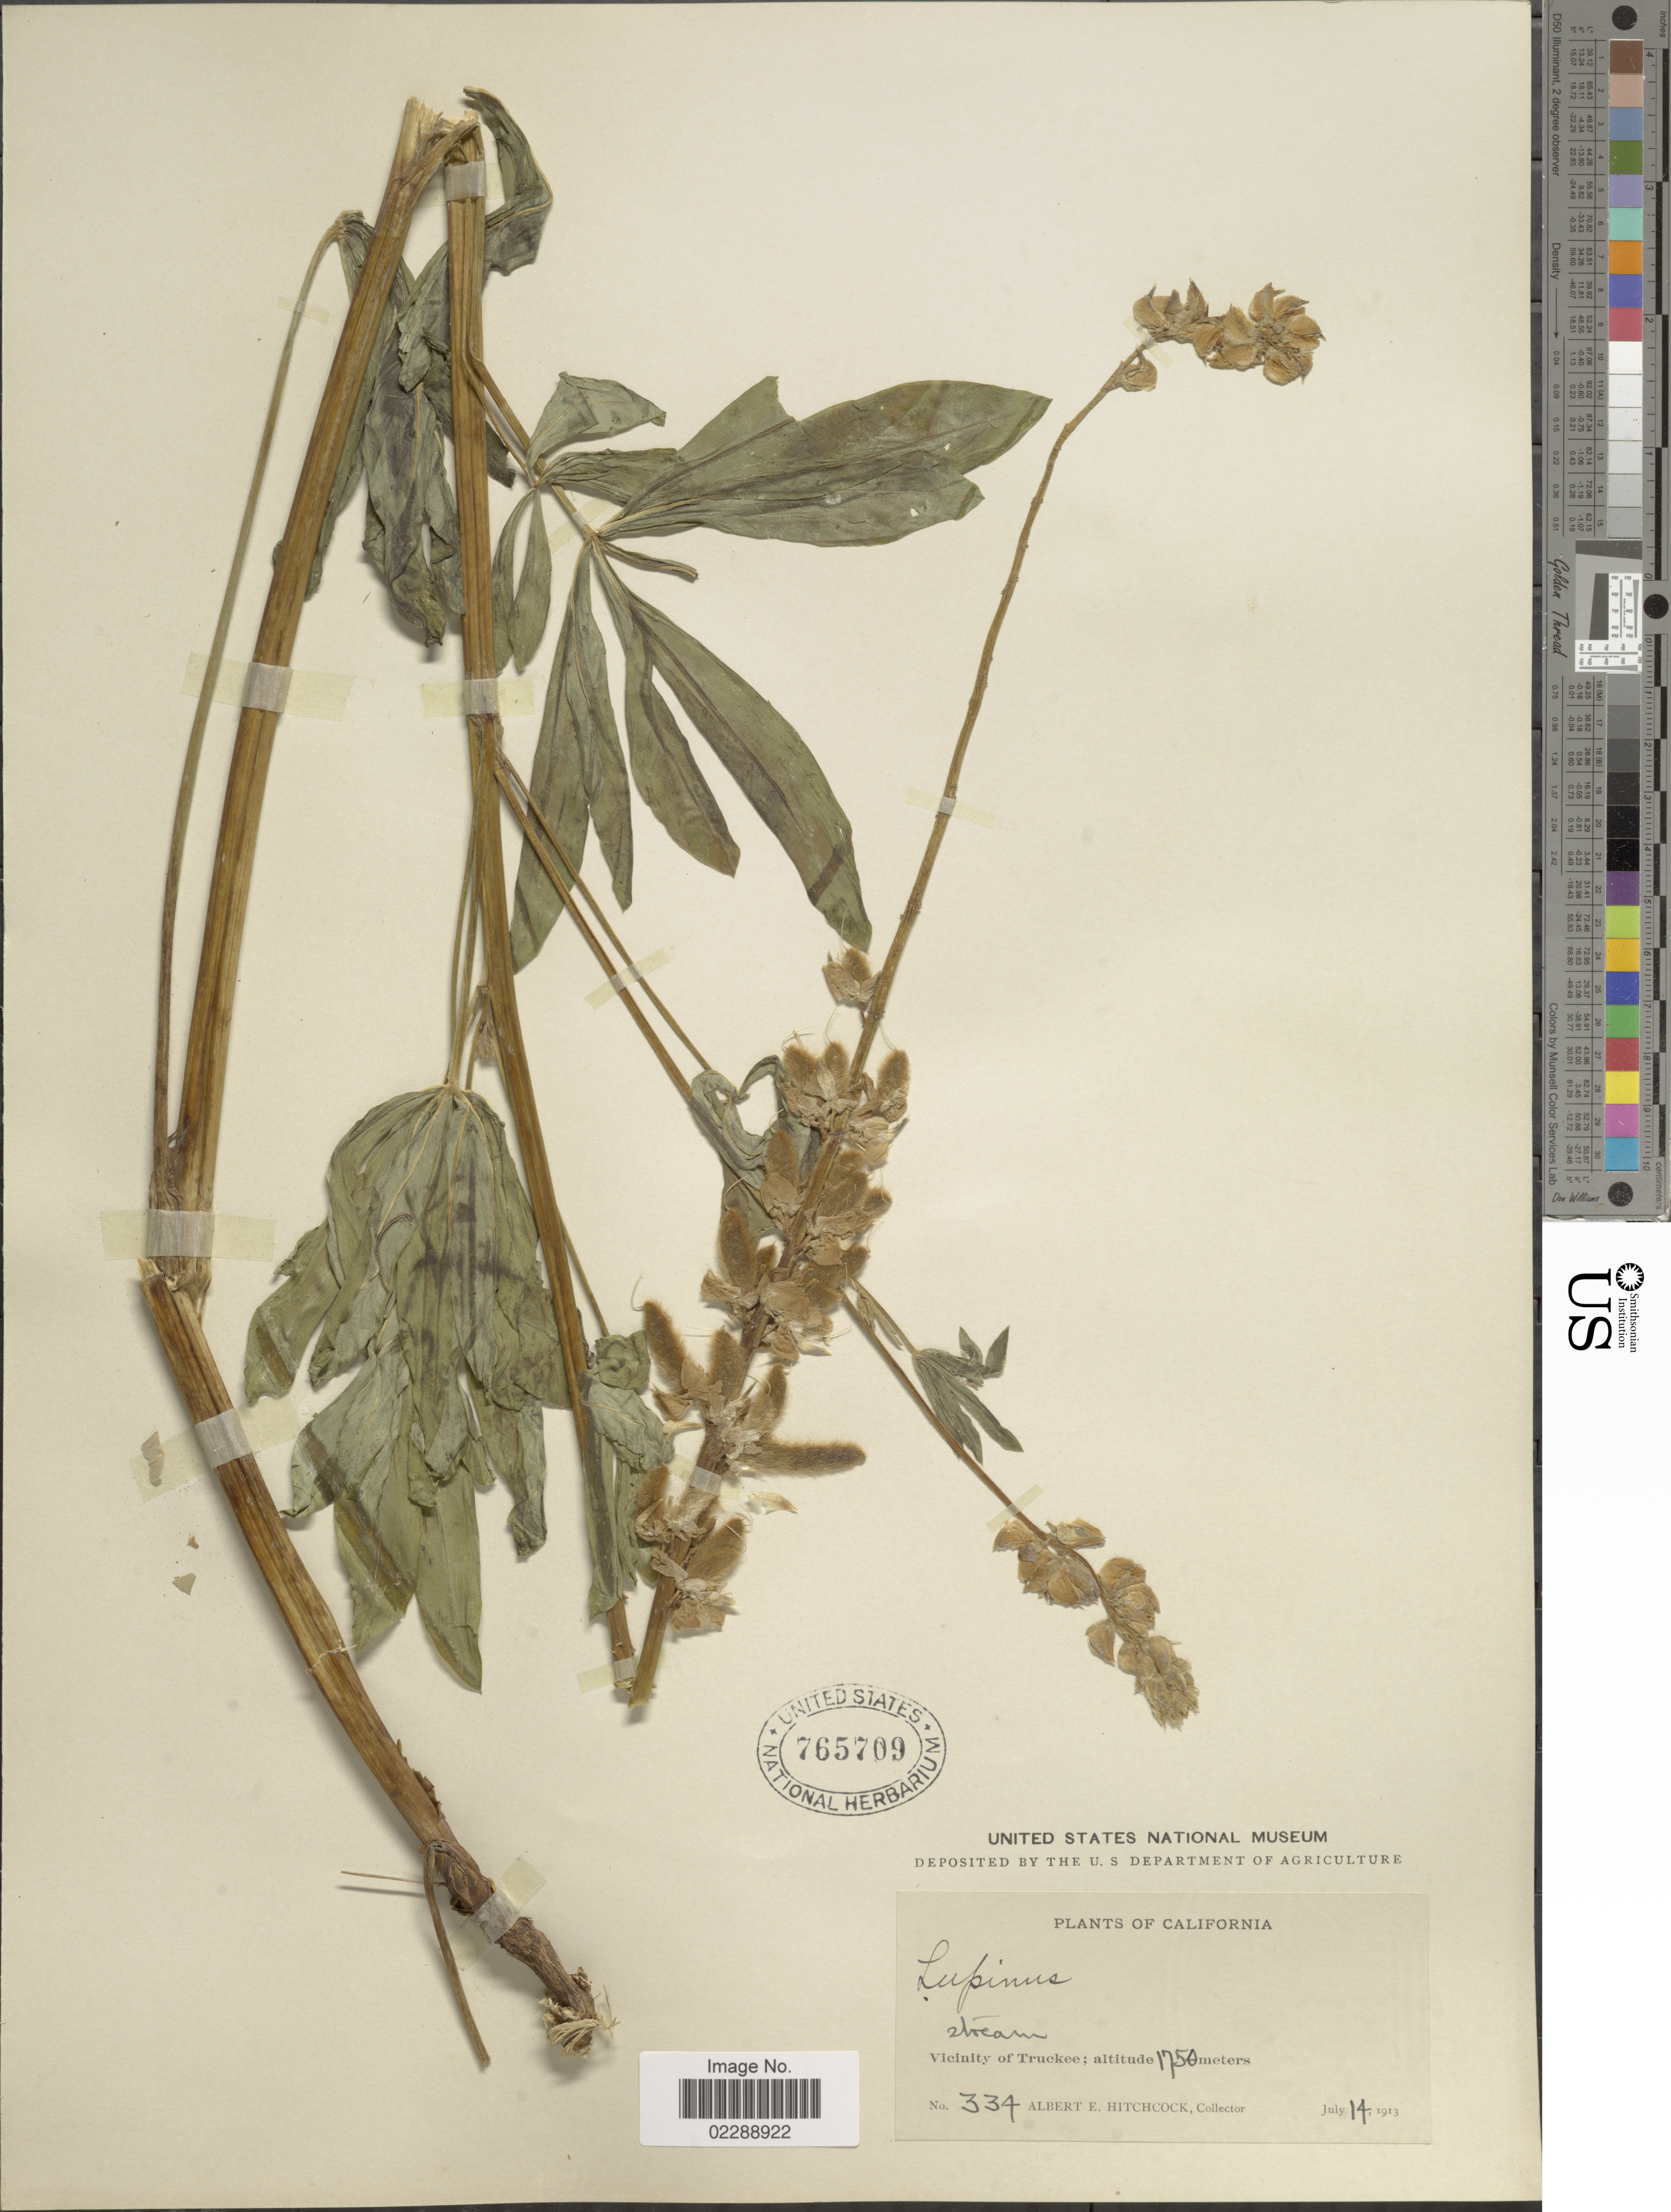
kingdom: Plantae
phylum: Tracheophyta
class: Magnoliopsida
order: Fabales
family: Fabaceae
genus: Lupinus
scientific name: Lupinus sp.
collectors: A. Hitchcock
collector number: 334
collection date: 1913-07-14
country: United States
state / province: California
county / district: Nevada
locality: Vicinity of Truckee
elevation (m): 1750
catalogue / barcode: US 765709